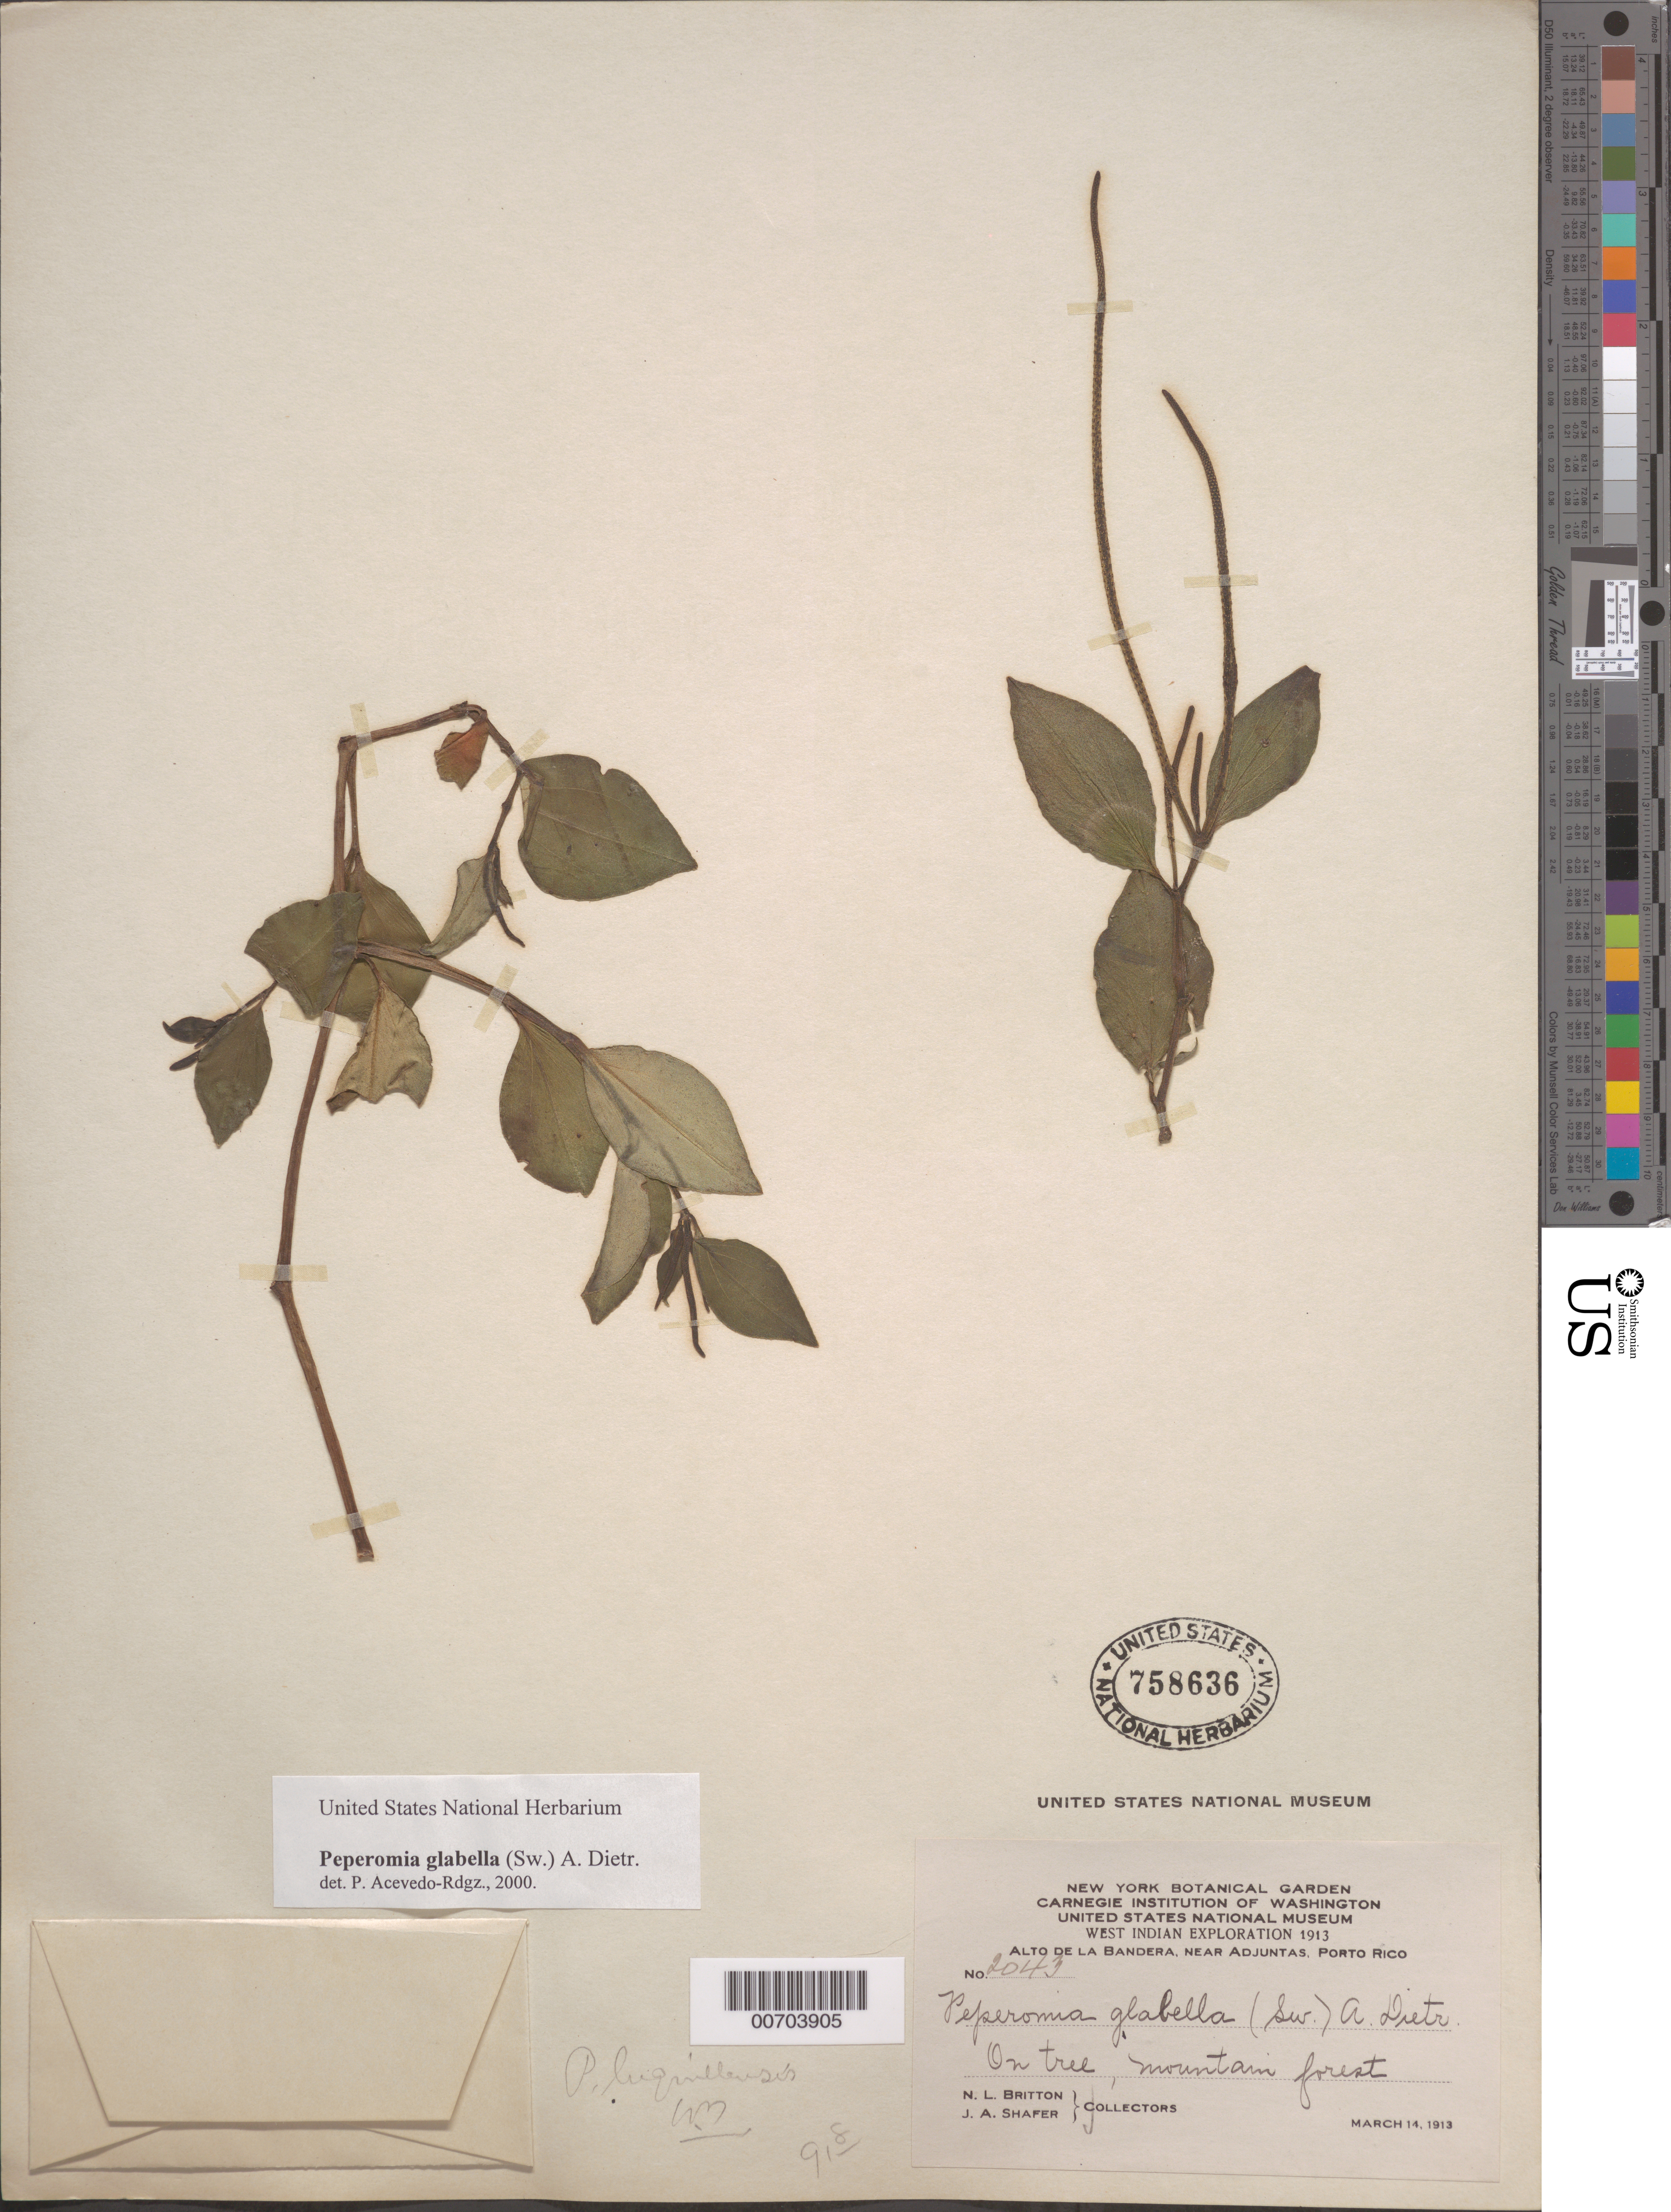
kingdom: Plantae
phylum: Tracheophyta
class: Magnoliopsida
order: Piperales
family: Piperaceae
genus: Peperomia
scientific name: Peperomia glabella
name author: (Sw.) A. Dietr.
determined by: Acevedo-Rodríguez, P., (BOT), Smithsonian Institution - National Museum of Natural History (UNITED STATES)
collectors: N. Britton & J. A. Shafer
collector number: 2043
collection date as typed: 14 Mar 1913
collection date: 1913-03-14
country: Puerto Rico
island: Greater Antilles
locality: Alto de la Bandera, Adjuntas, vic of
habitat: on a tree, mountain forest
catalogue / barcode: US 758636